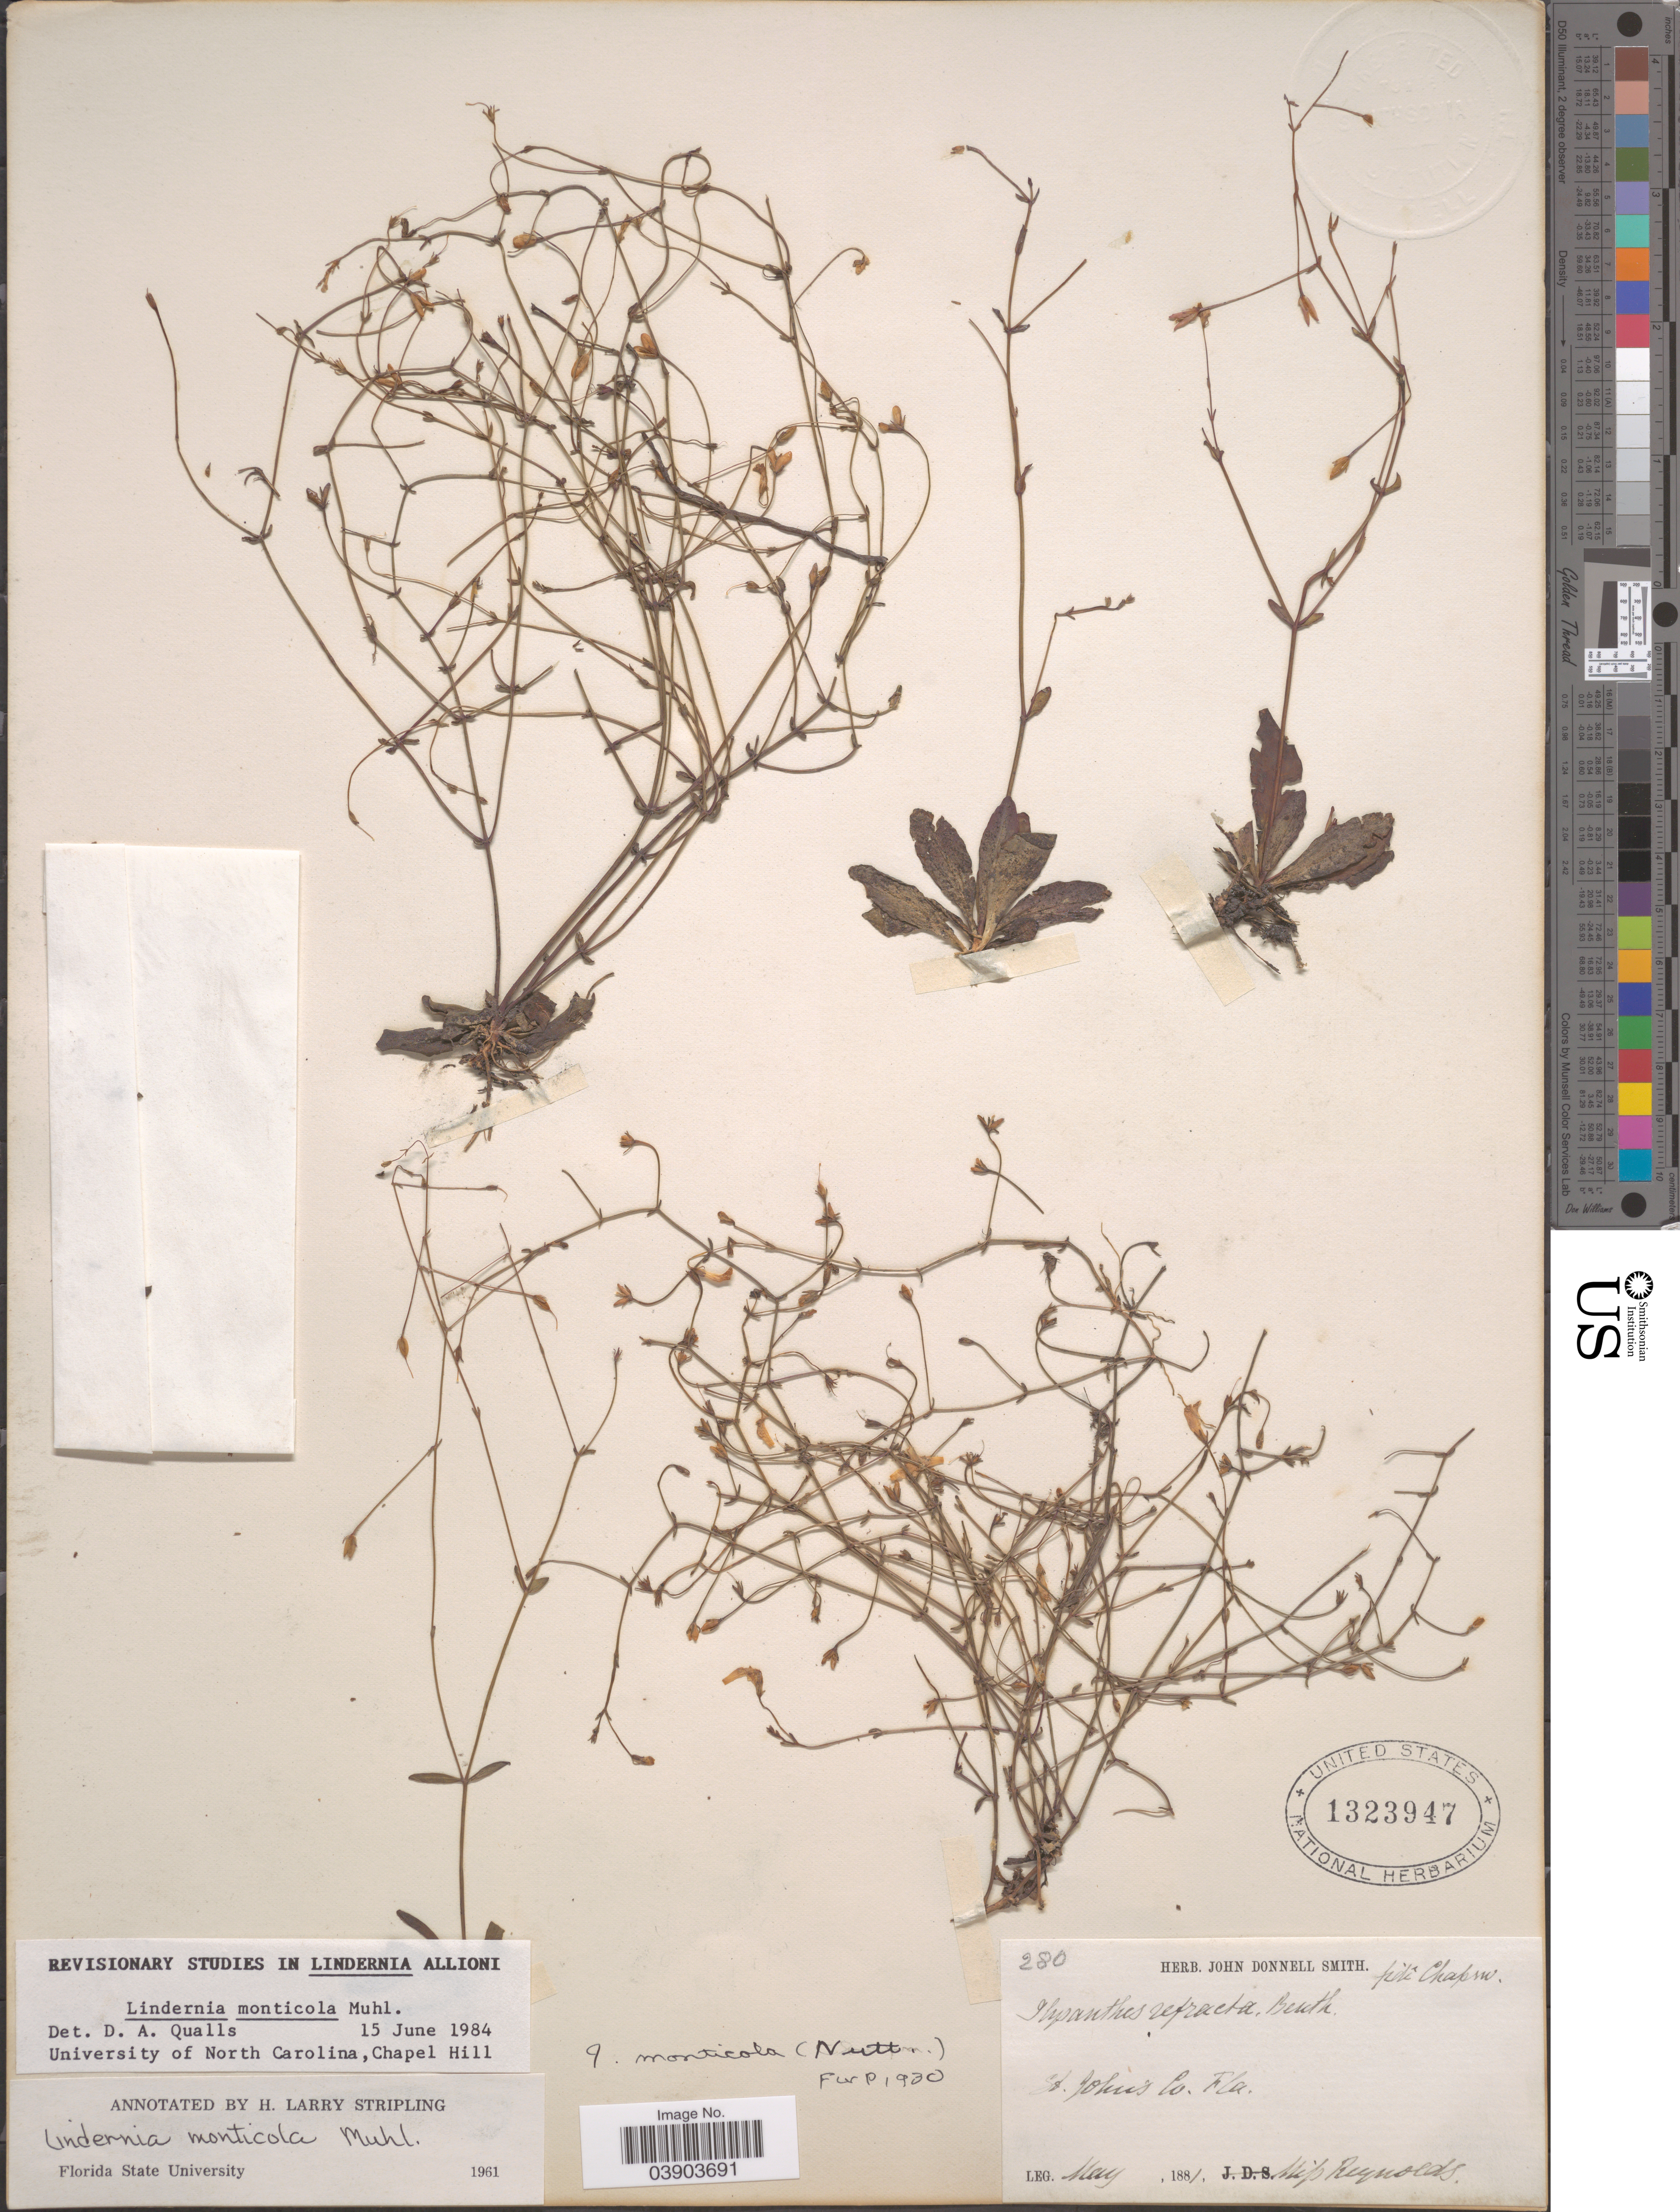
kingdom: Plantae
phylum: Tracheophyta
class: Magnoliopsida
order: Lamiales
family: Linderniaceae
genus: Lindernia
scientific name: Lindernia monticola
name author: Nutt.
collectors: H. Reynolds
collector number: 280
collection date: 1881-05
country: United States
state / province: Florida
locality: St. John's Co.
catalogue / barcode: US 1323947